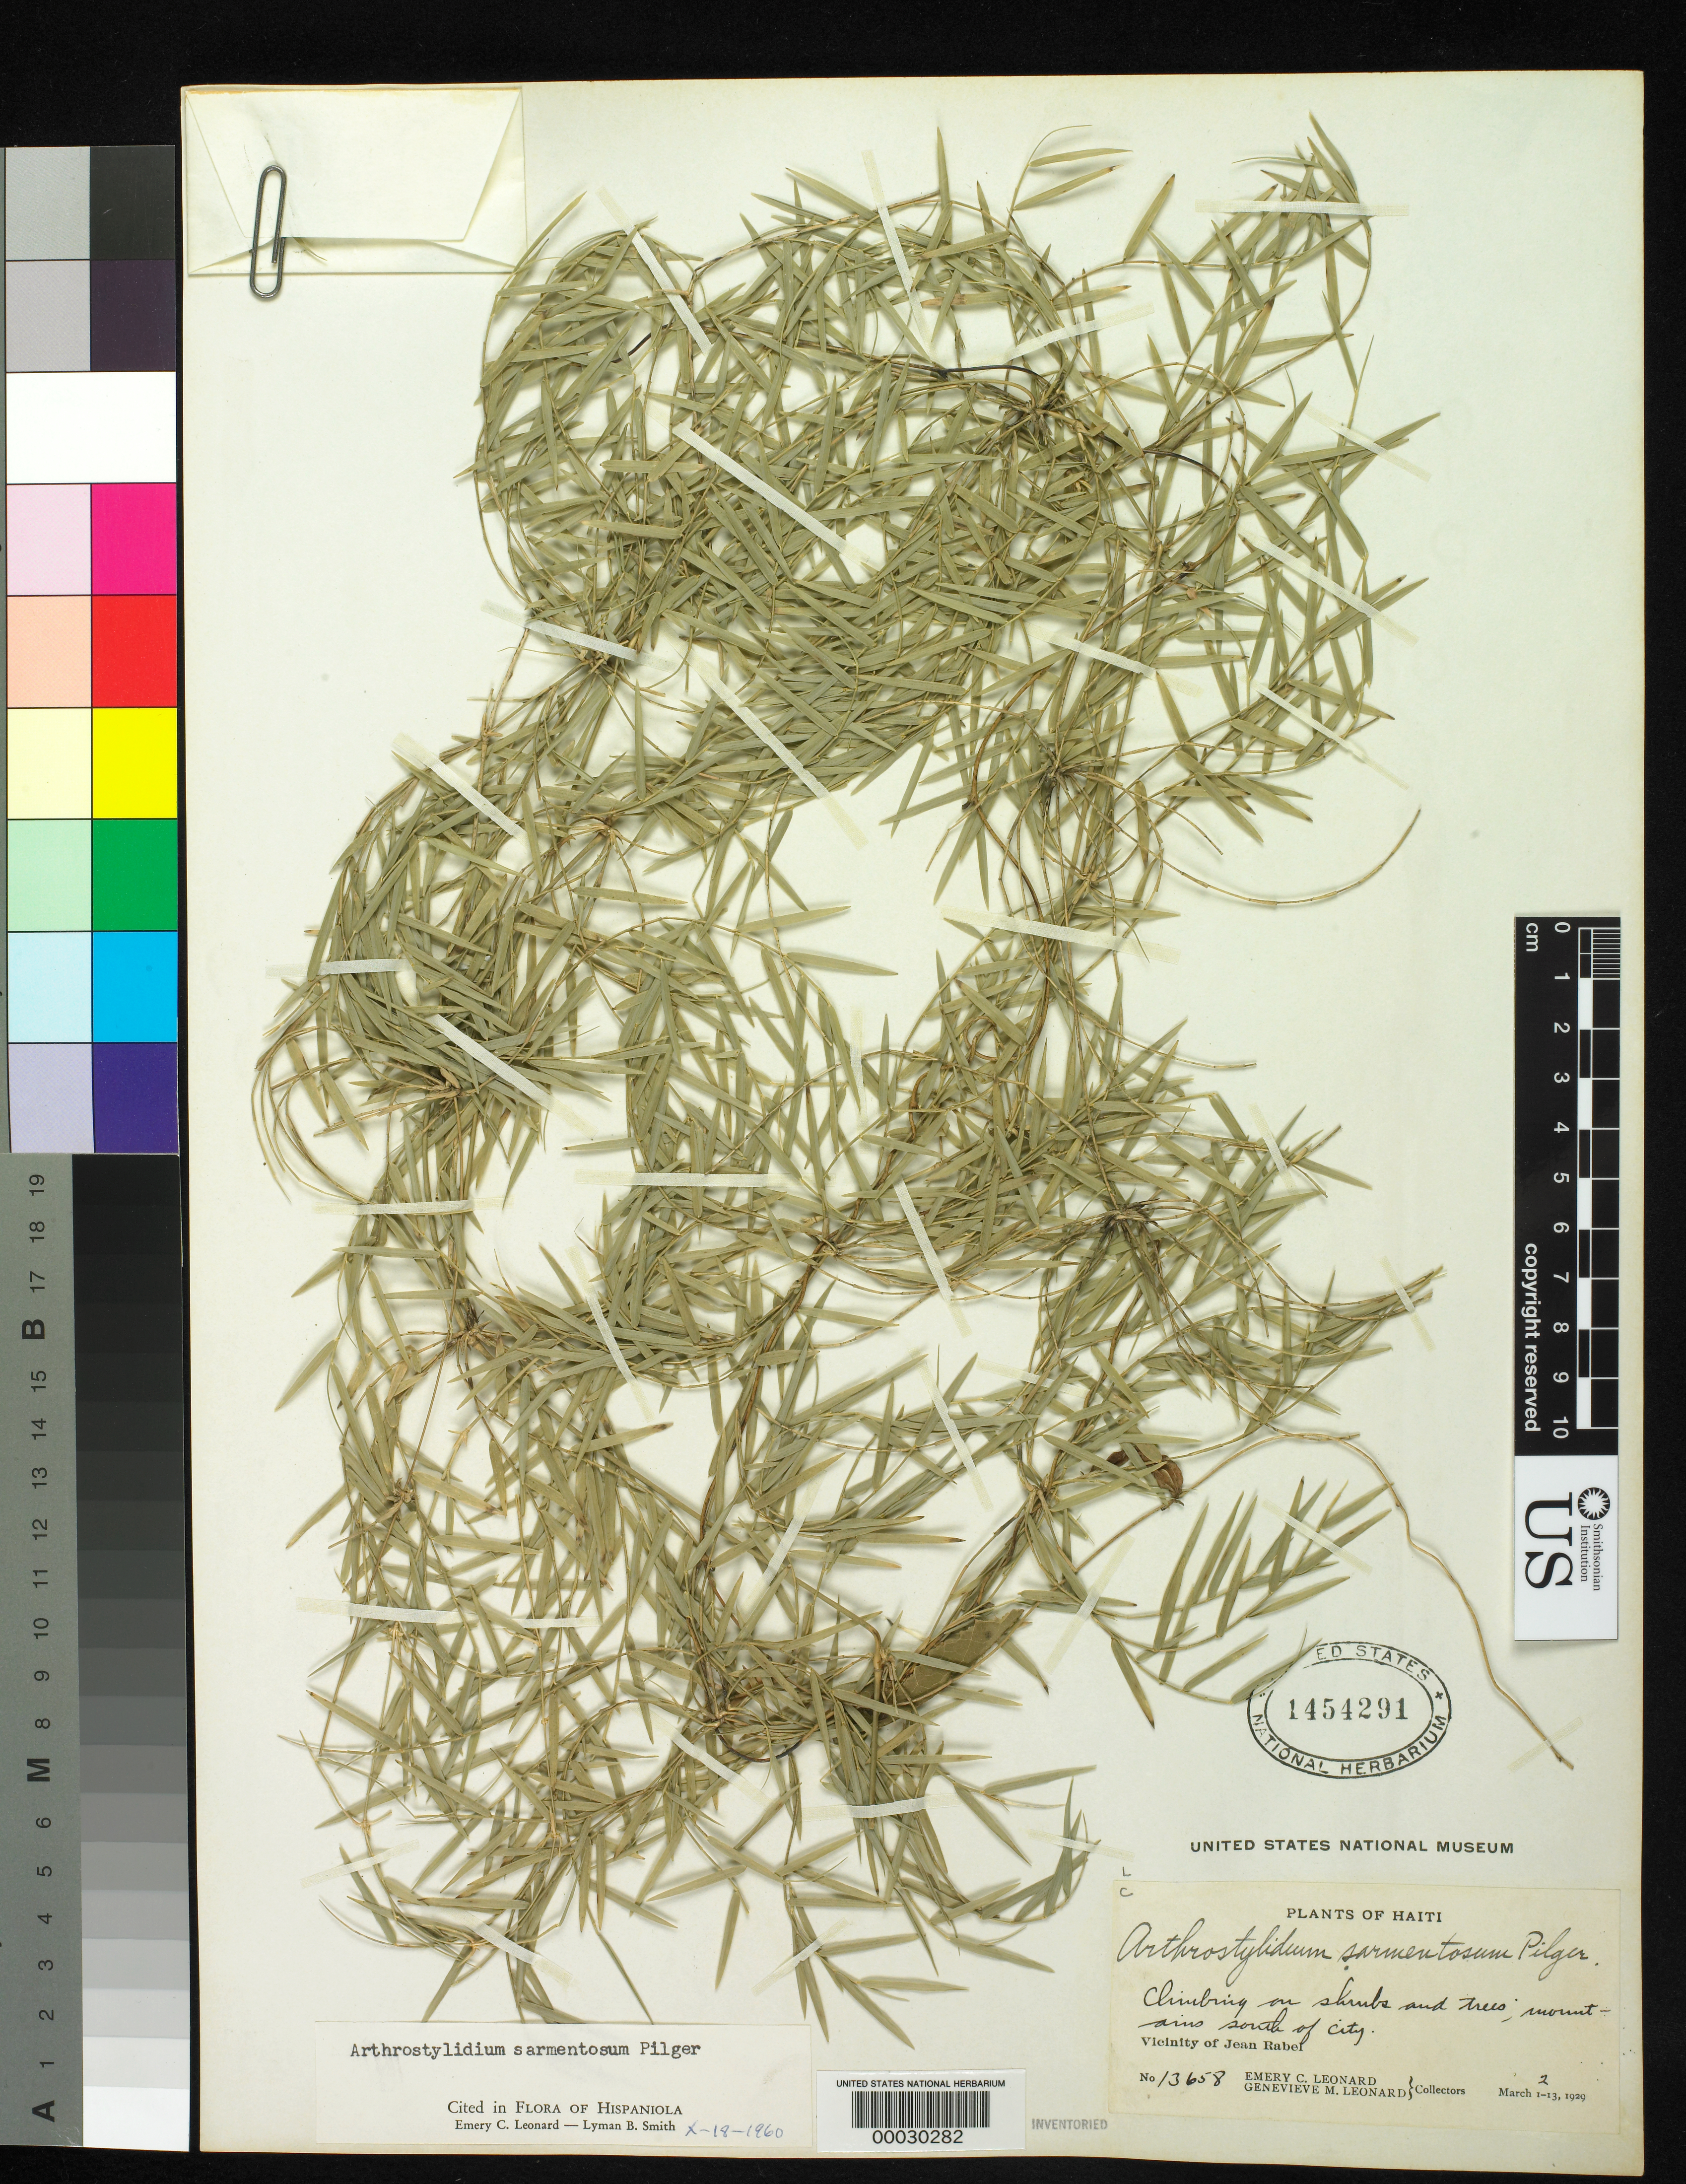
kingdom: Plantae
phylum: Tracheophyta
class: Liliopsida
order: Poales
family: Poaceae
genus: Arthrostylidium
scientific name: Arthrostylidium sarmentosum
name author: Pilg. in Urb.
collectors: E. C. Leonard & G. M. Leonard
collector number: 13658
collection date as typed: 02 Mar 1929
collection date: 1929-03-02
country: Haiti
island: Hispaniola Island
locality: Jean rabel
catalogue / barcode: US 1454291